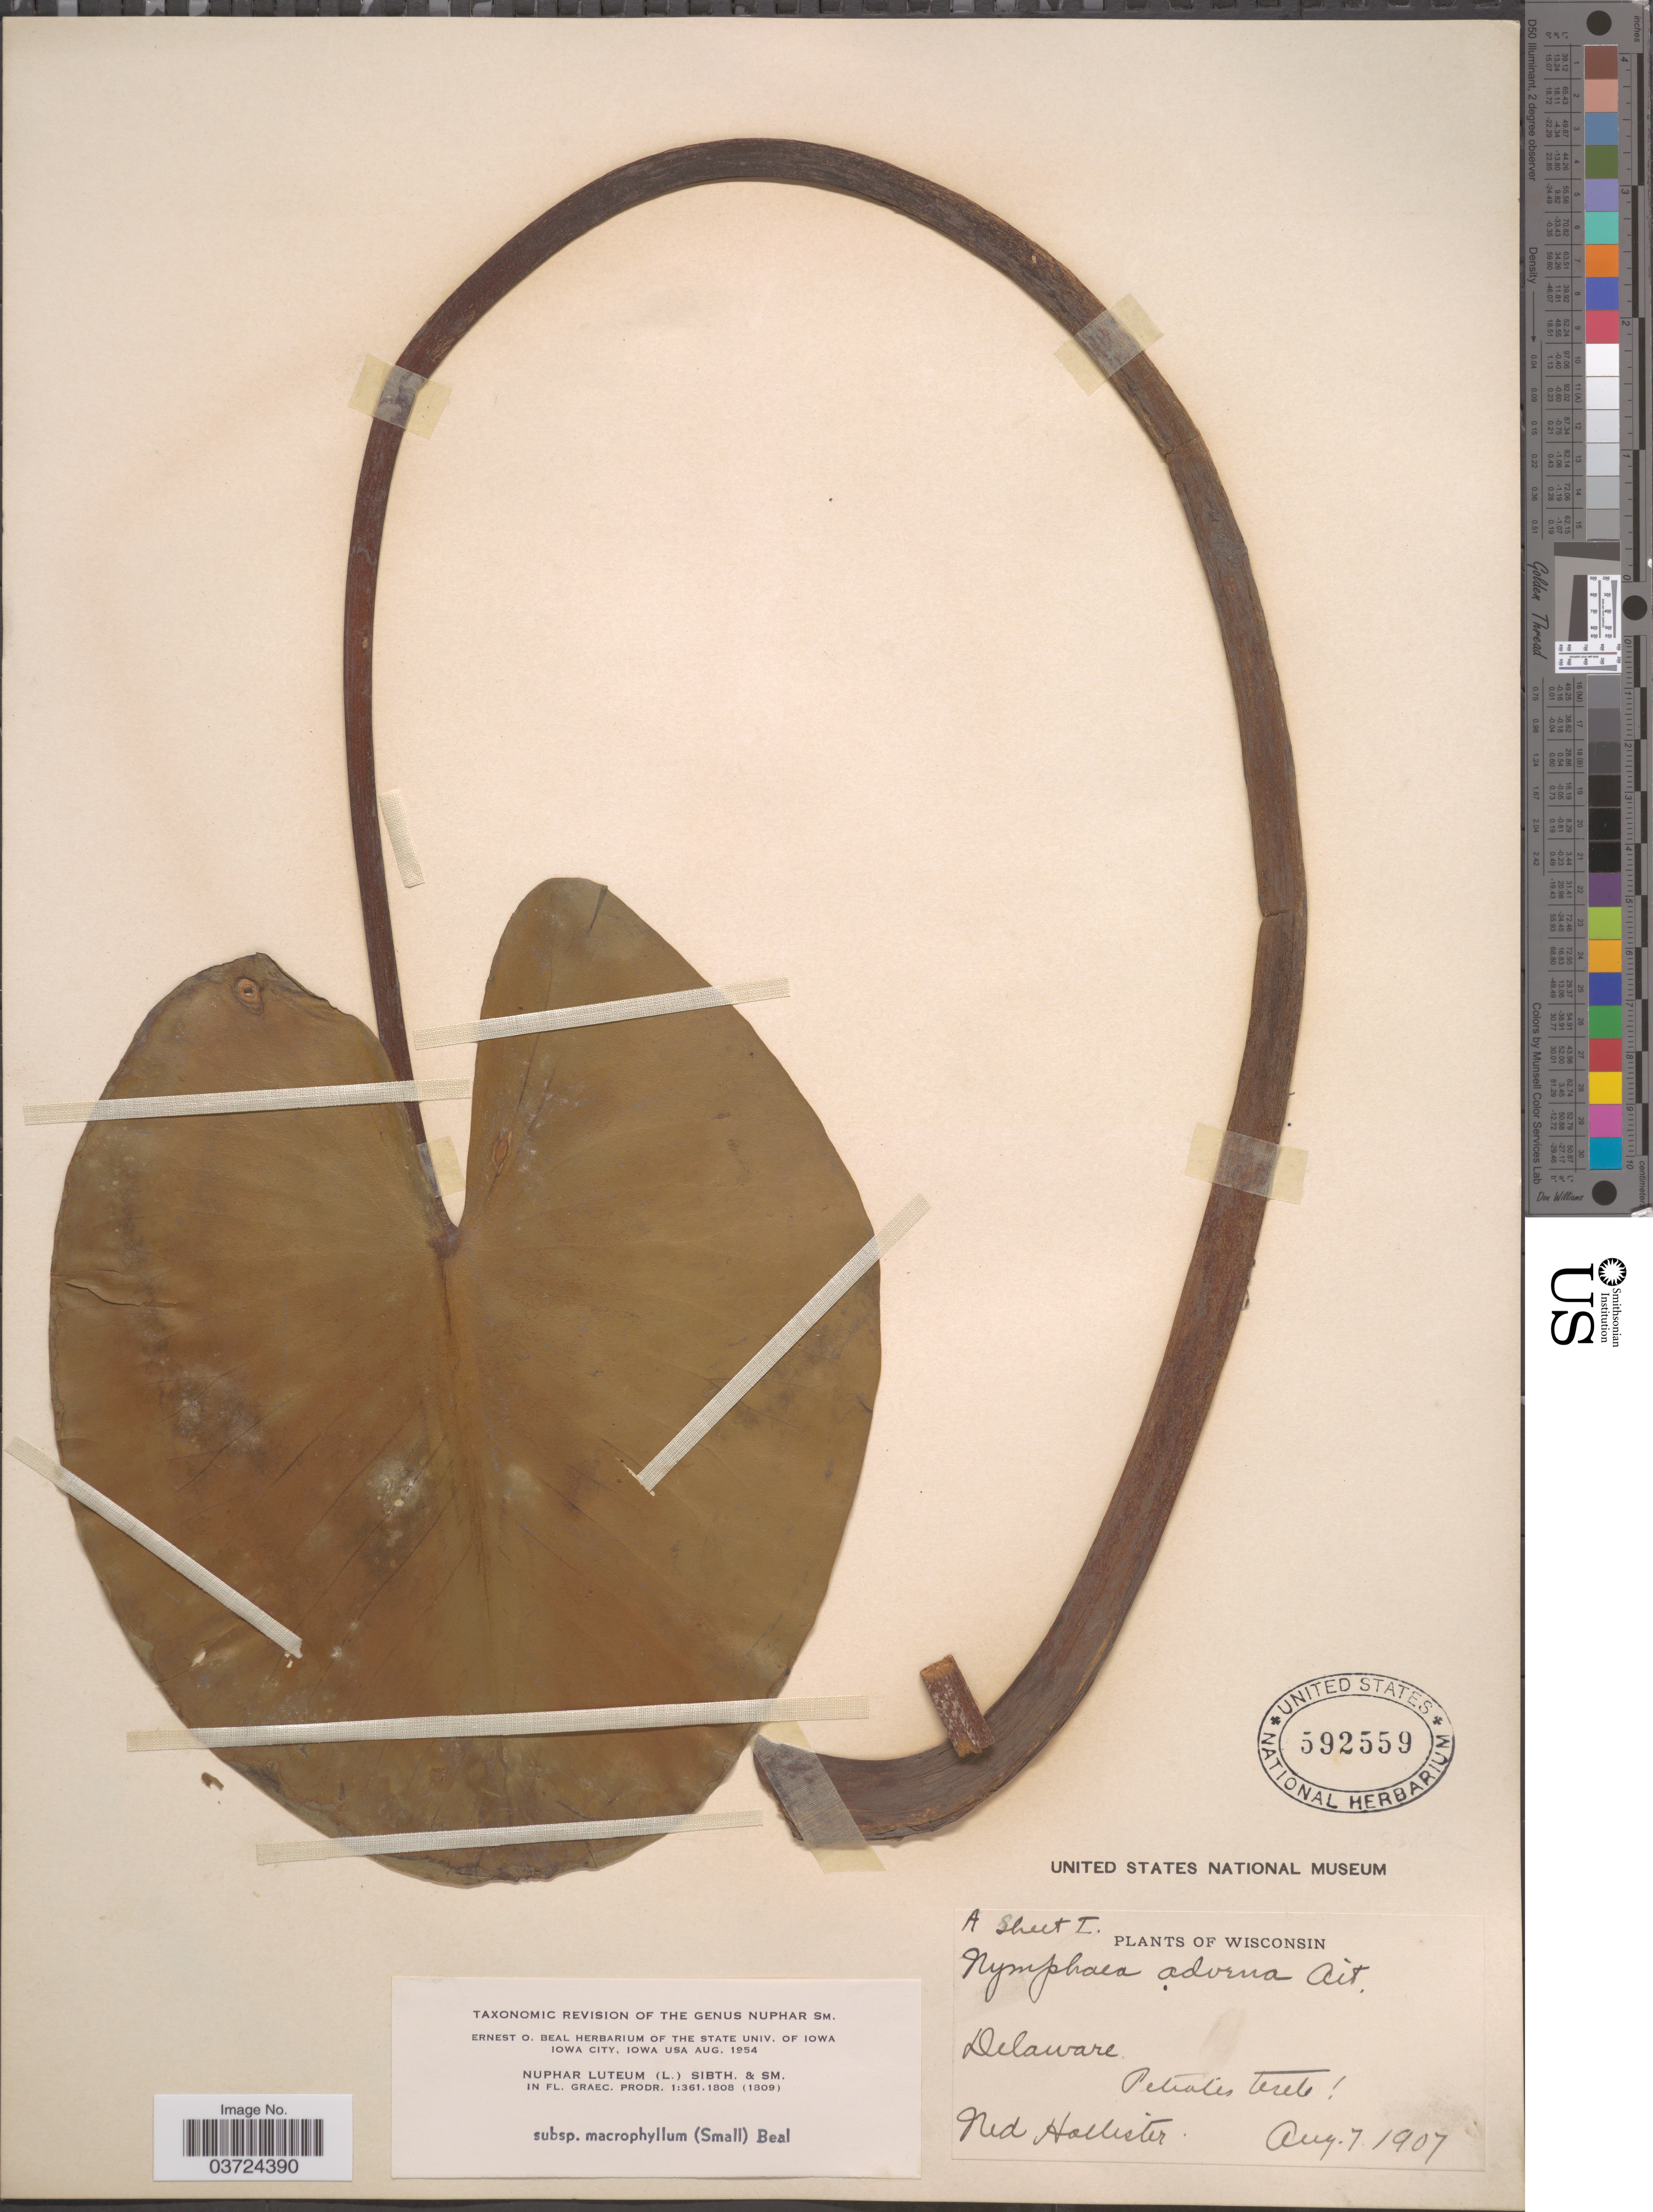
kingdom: Plantae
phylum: Tracheophyta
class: Magnoliopsida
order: Nymphaeales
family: Nymphaeaceae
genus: Nuphar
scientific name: Nuphar advena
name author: (Aiton) W.T. Aiton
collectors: N. Hollister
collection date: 1907-08-07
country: United States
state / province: Delaware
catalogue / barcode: US 592559